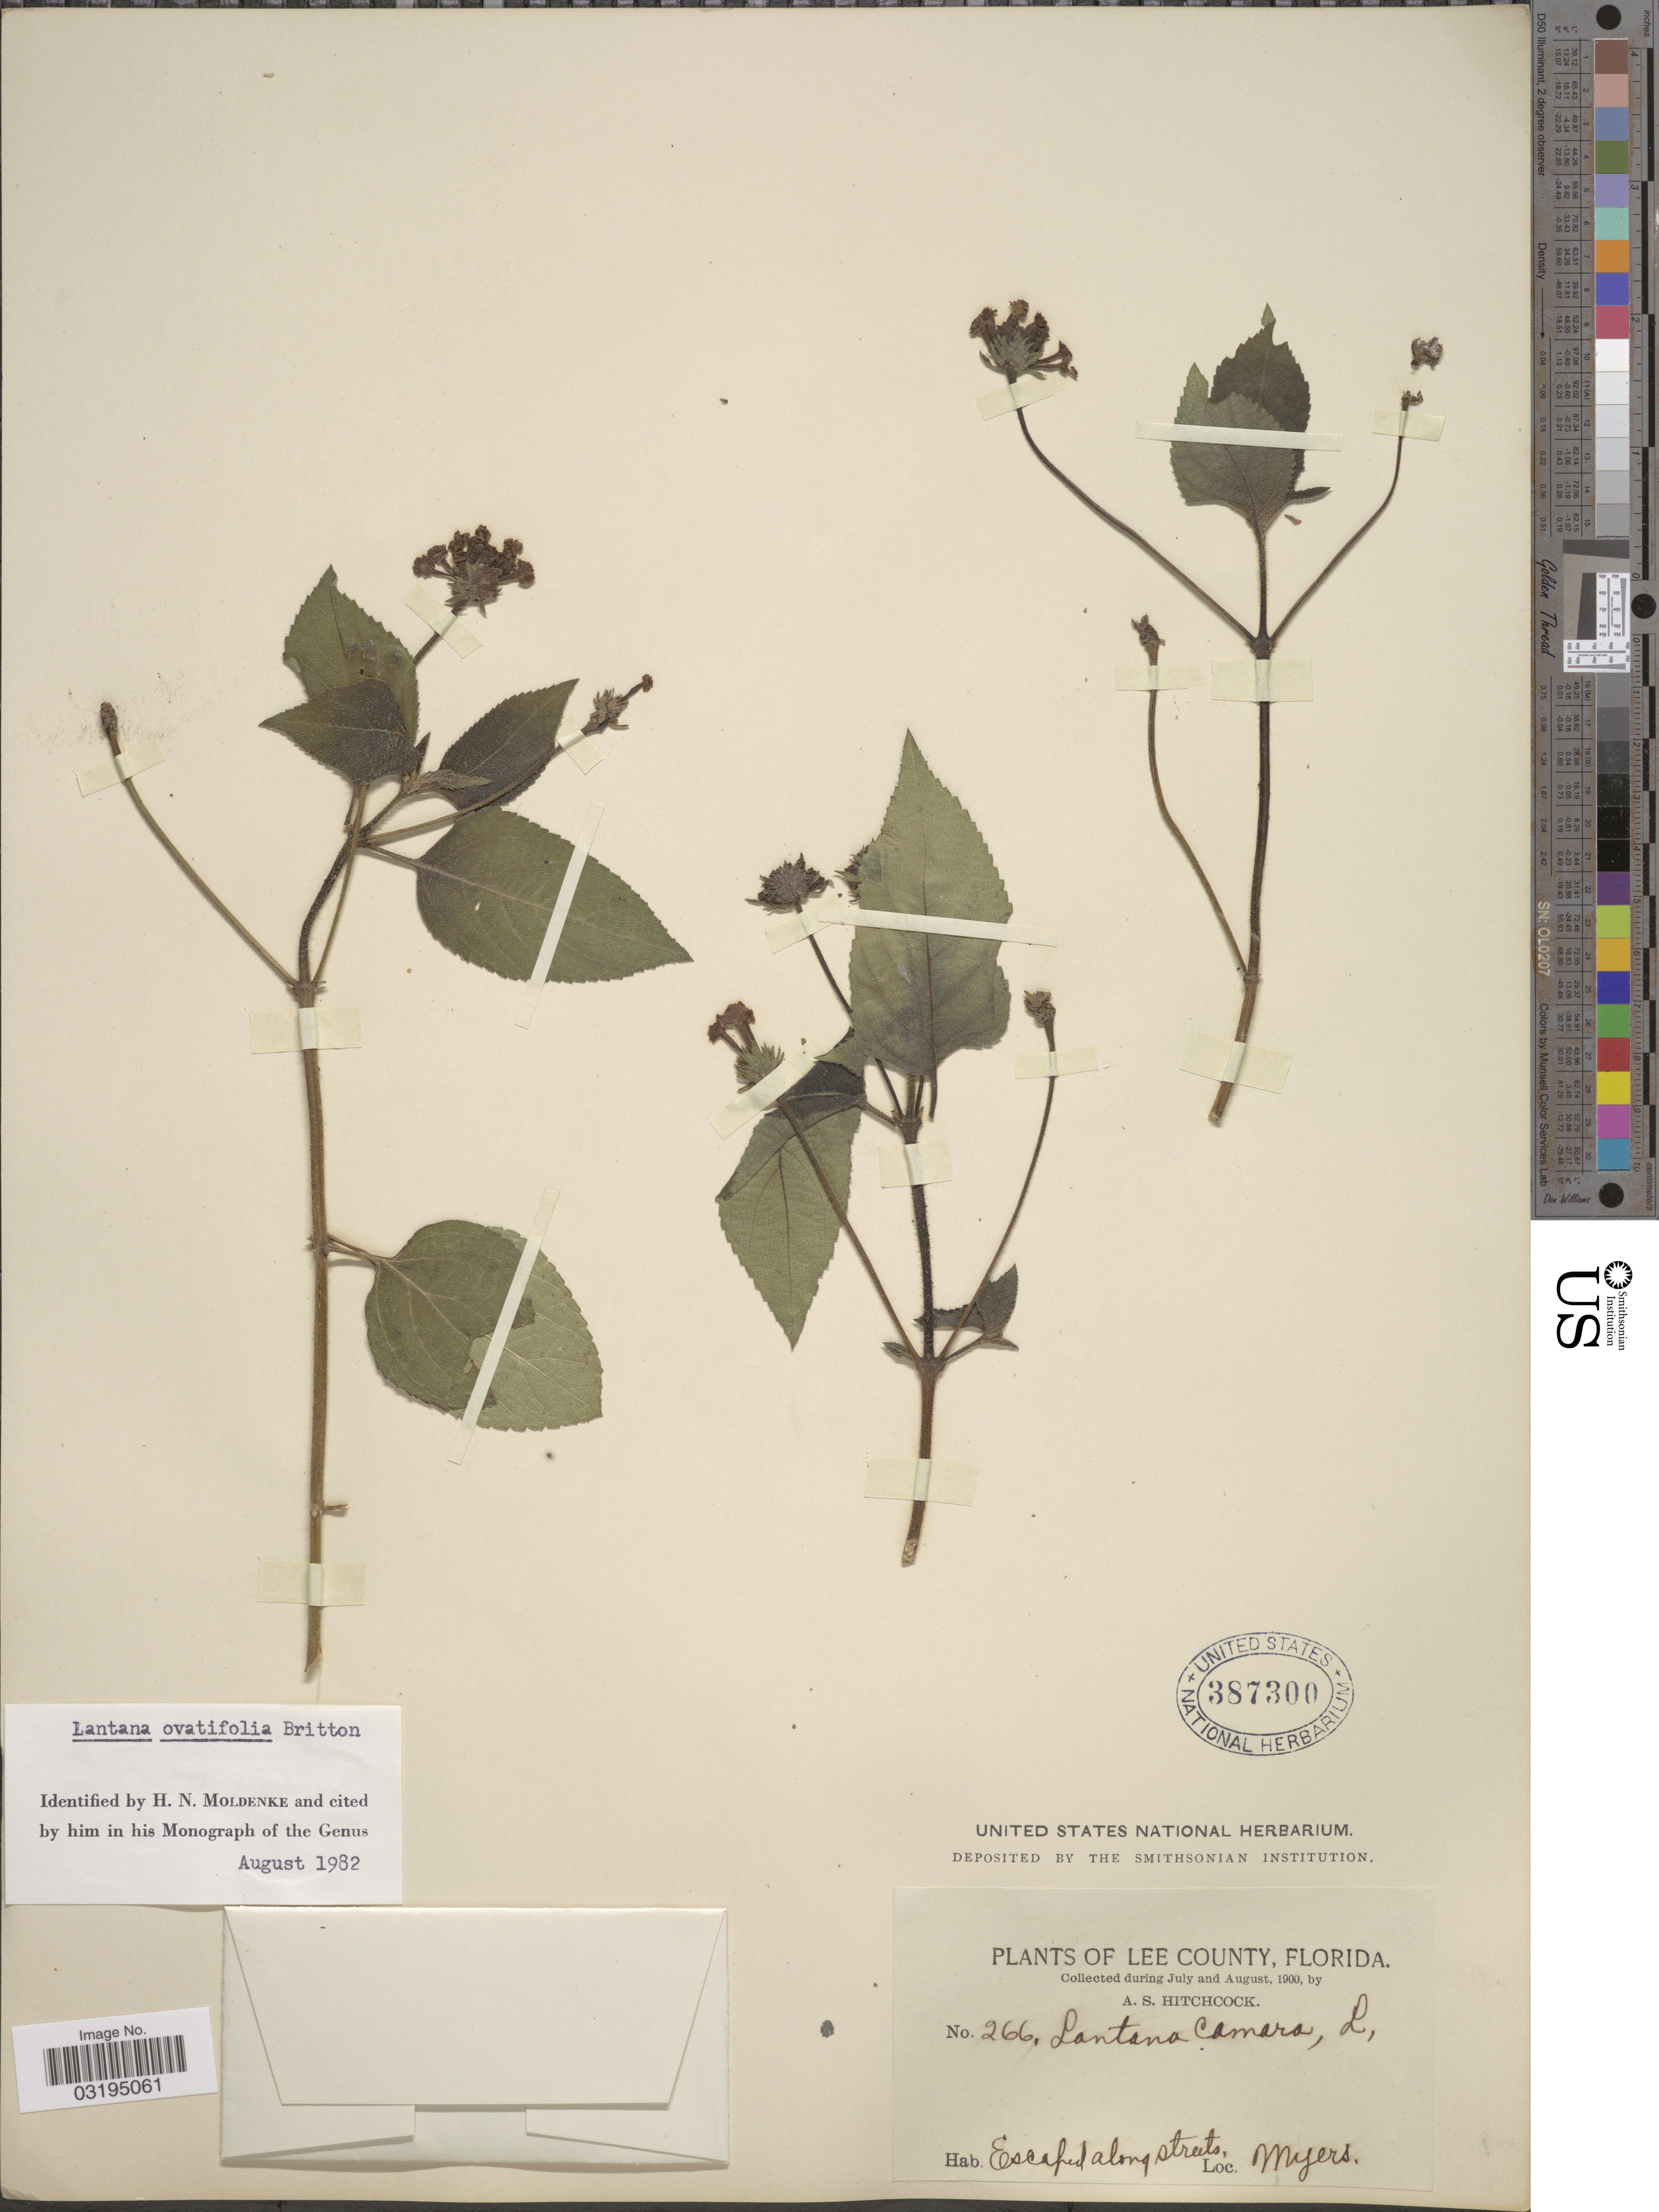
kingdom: Plantae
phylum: Tracheophyta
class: Magnoliopsida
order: Lamiales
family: Verbenaceae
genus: Lantana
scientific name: Lantana ovatifolia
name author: Britton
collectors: A. S. Hitchcock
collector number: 266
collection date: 1900-07/1900-08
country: United States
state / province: Florida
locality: Lee County, Escaped along streets, Myers.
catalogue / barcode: US 387300